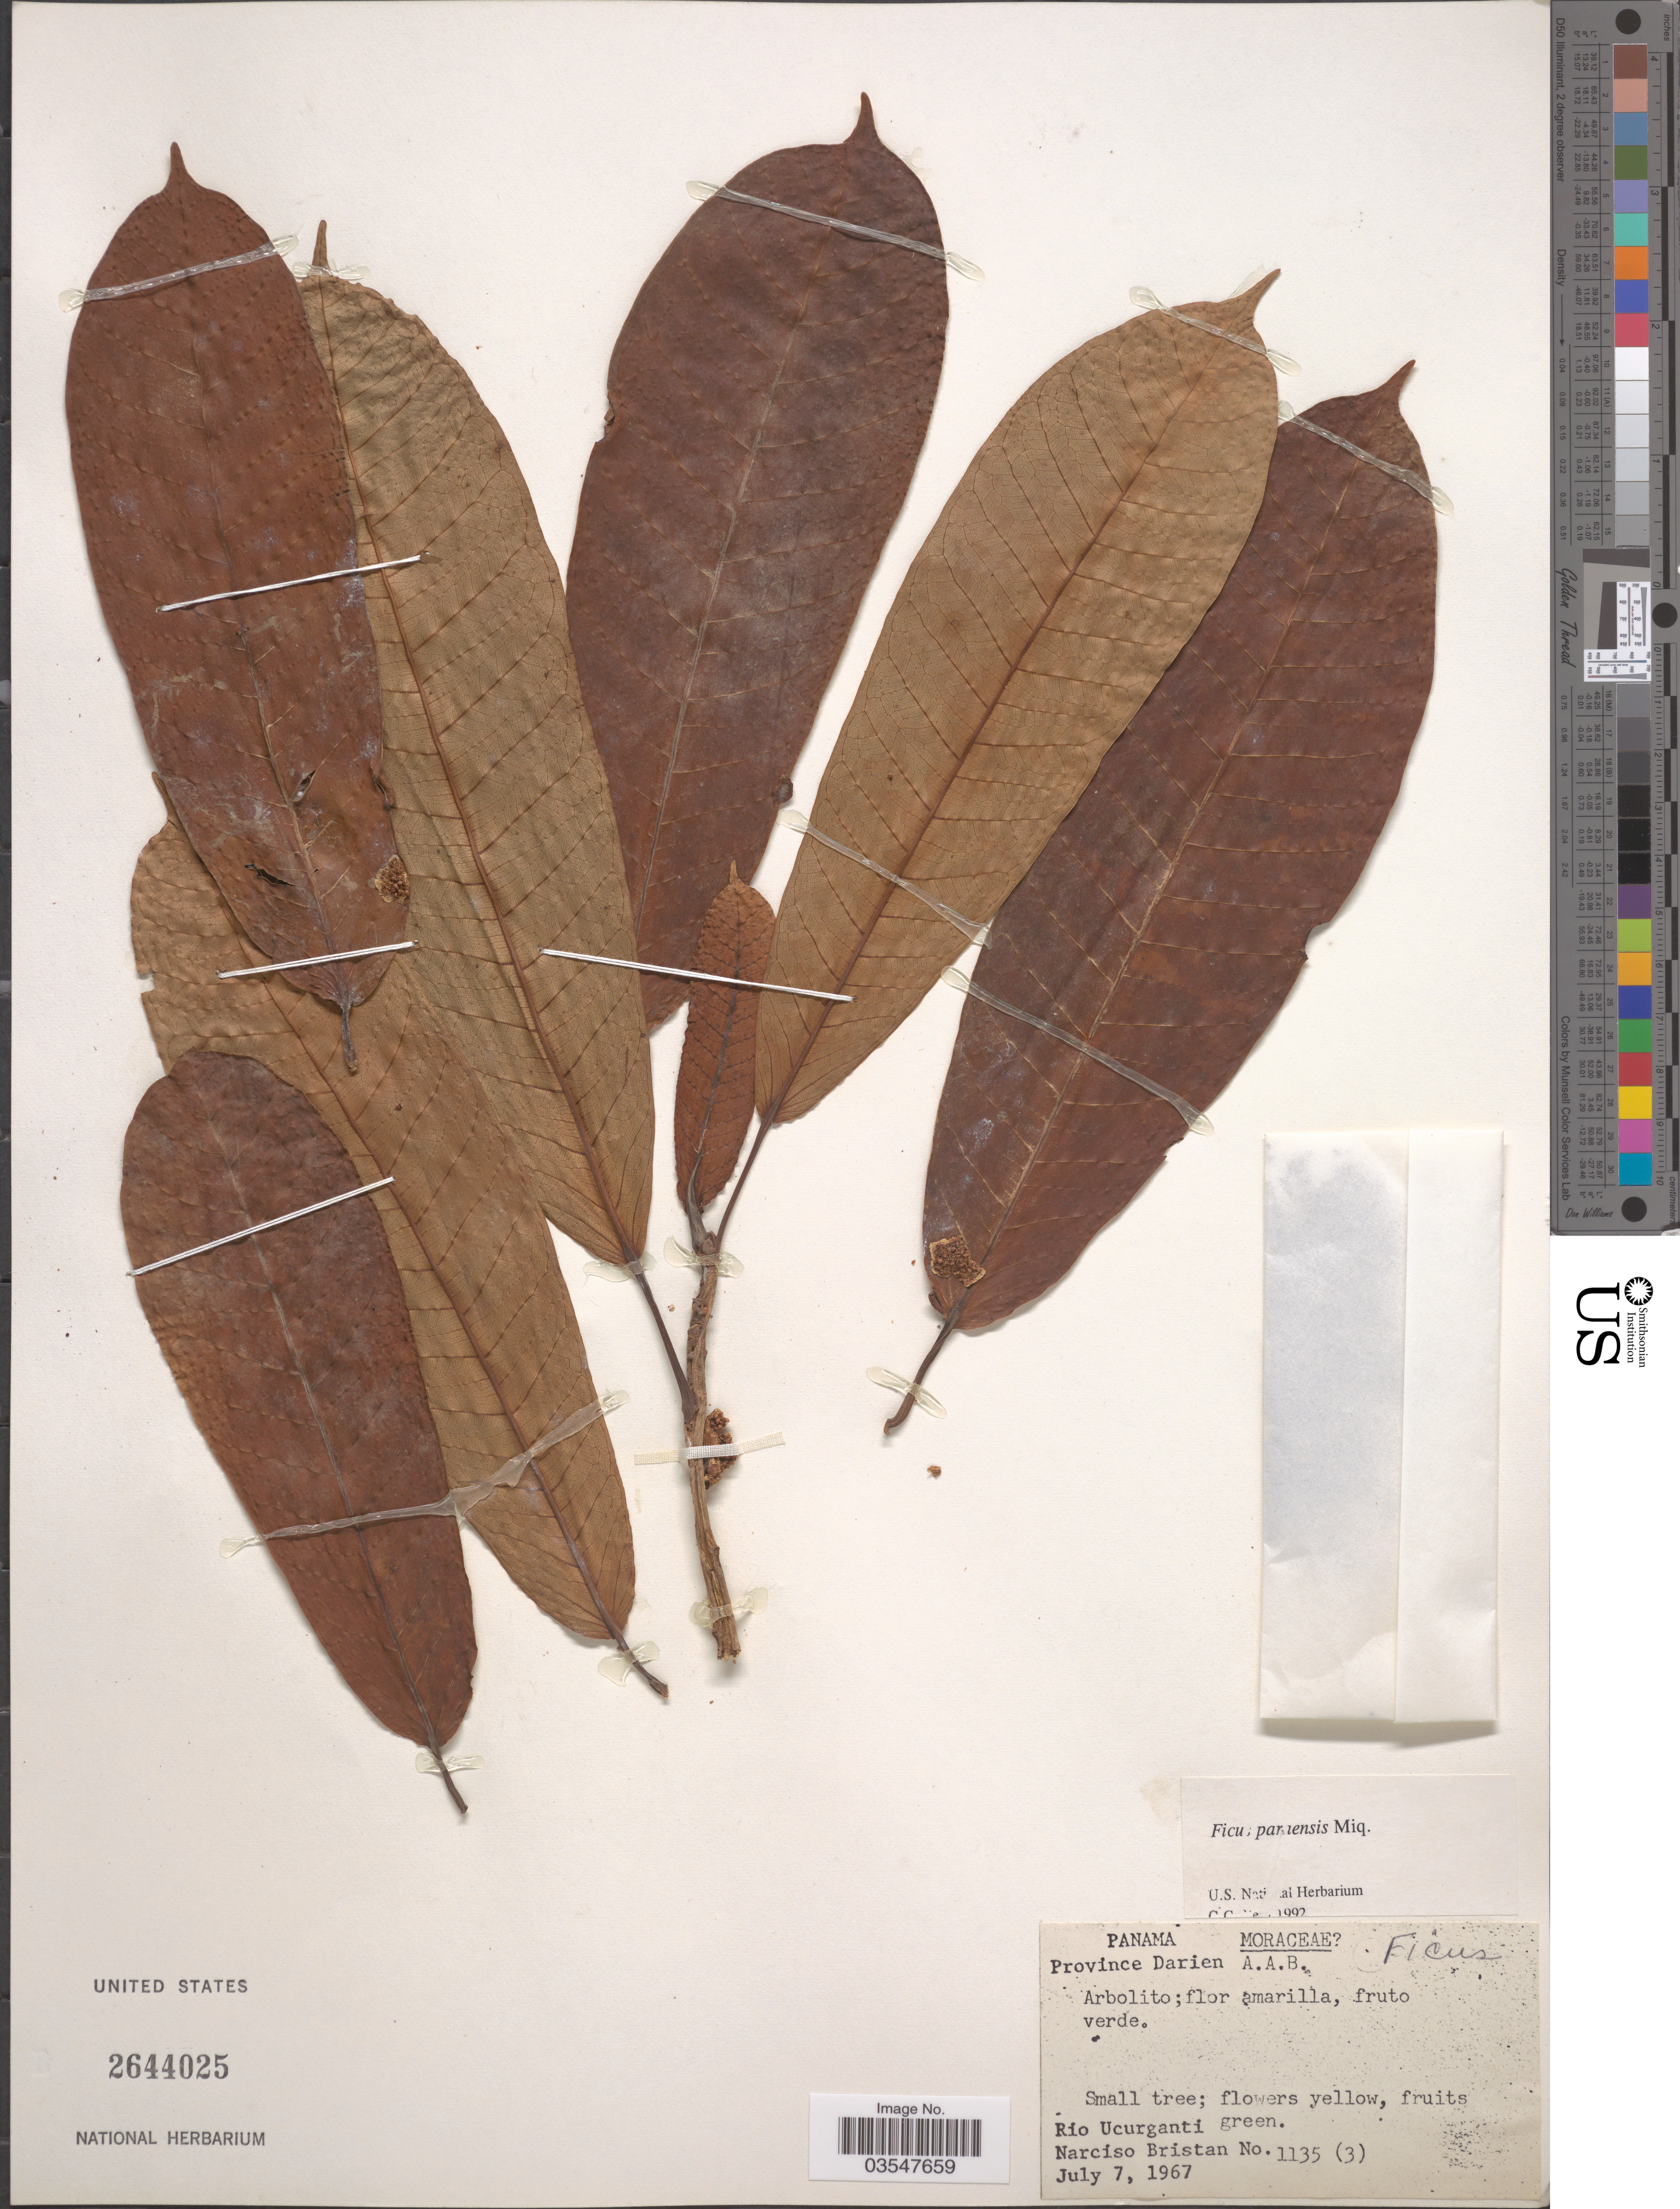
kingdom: Plantae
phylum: Tracheophyta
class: Magnoliopsida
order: Rosales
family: Moraceae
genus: Ficus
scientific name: Ficus paraensis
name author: (Miq.) Miq.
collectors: N. Bristan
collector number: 1135(3)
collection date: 1967-07-07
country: Panama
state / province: Darien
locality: Rio Ucurganti.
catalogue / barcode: US 2644025